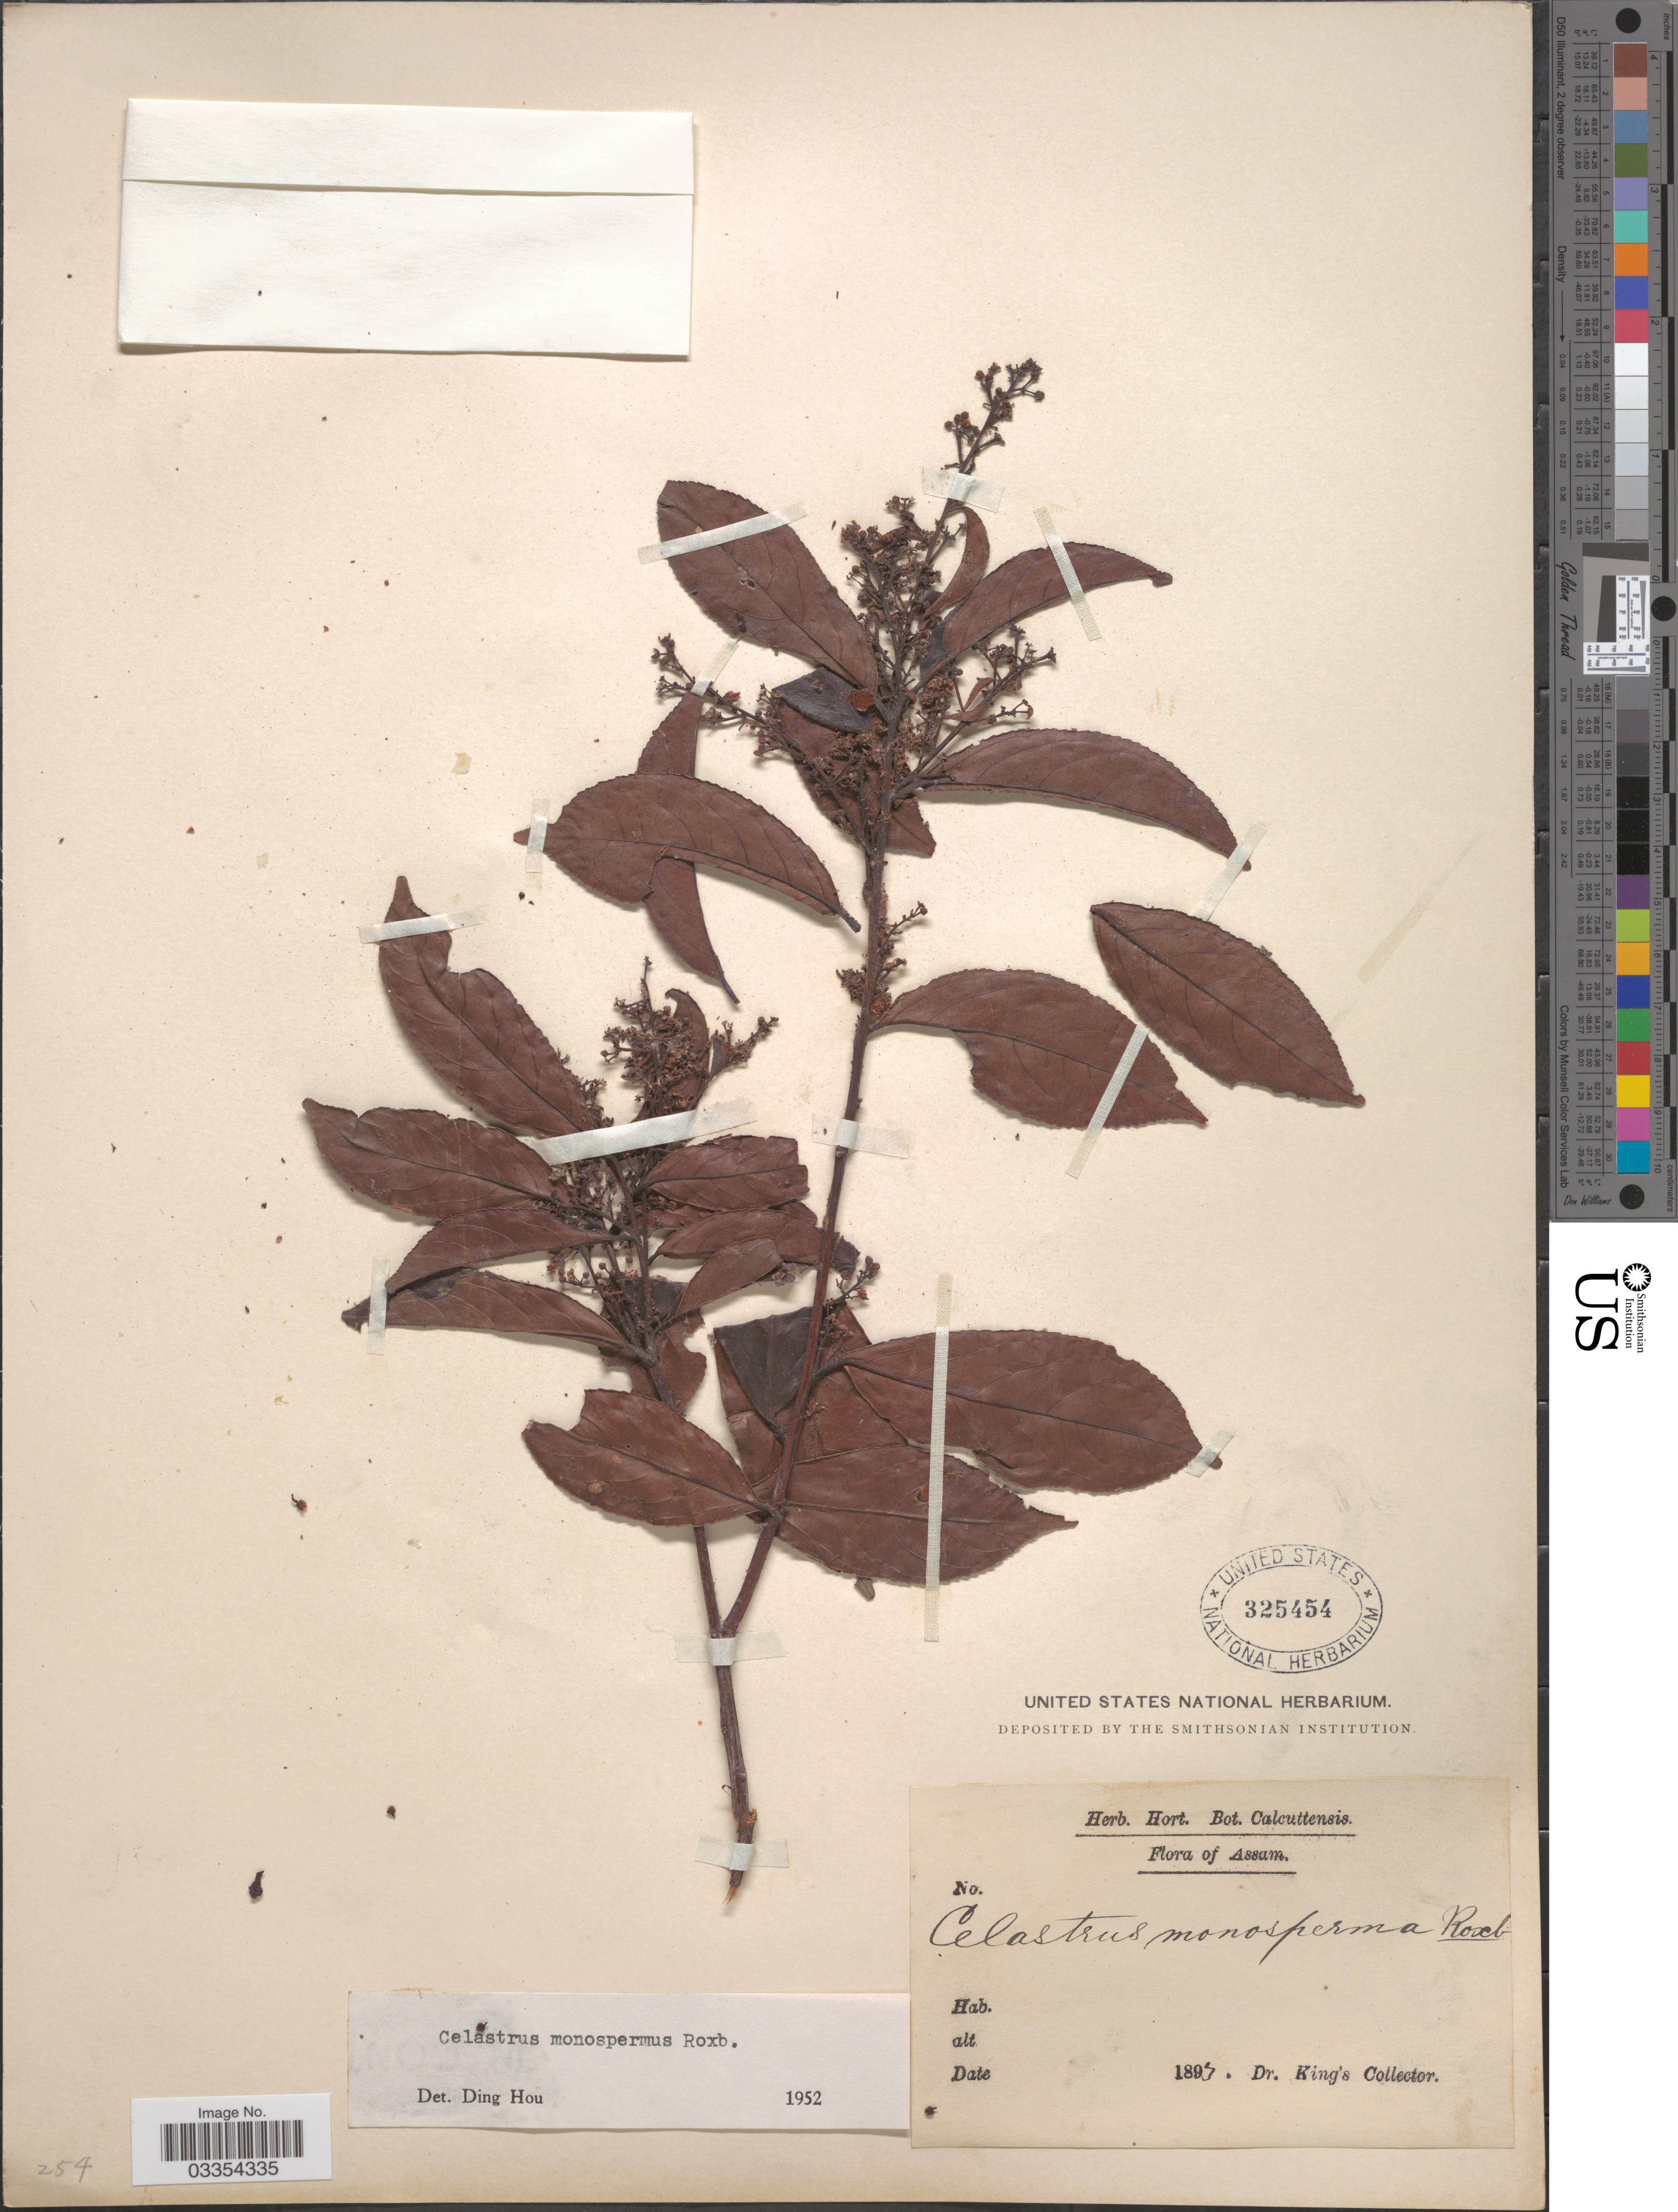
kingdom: Plantae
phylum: Tracheophyta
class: Magnoliopsida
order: Celastrales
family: Celastraceae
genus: Celastrus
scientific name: Celastrus monospermus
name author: Roxb.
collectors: Dr. King's collector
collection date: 1893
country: India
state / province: Assam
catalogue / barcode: US 325454